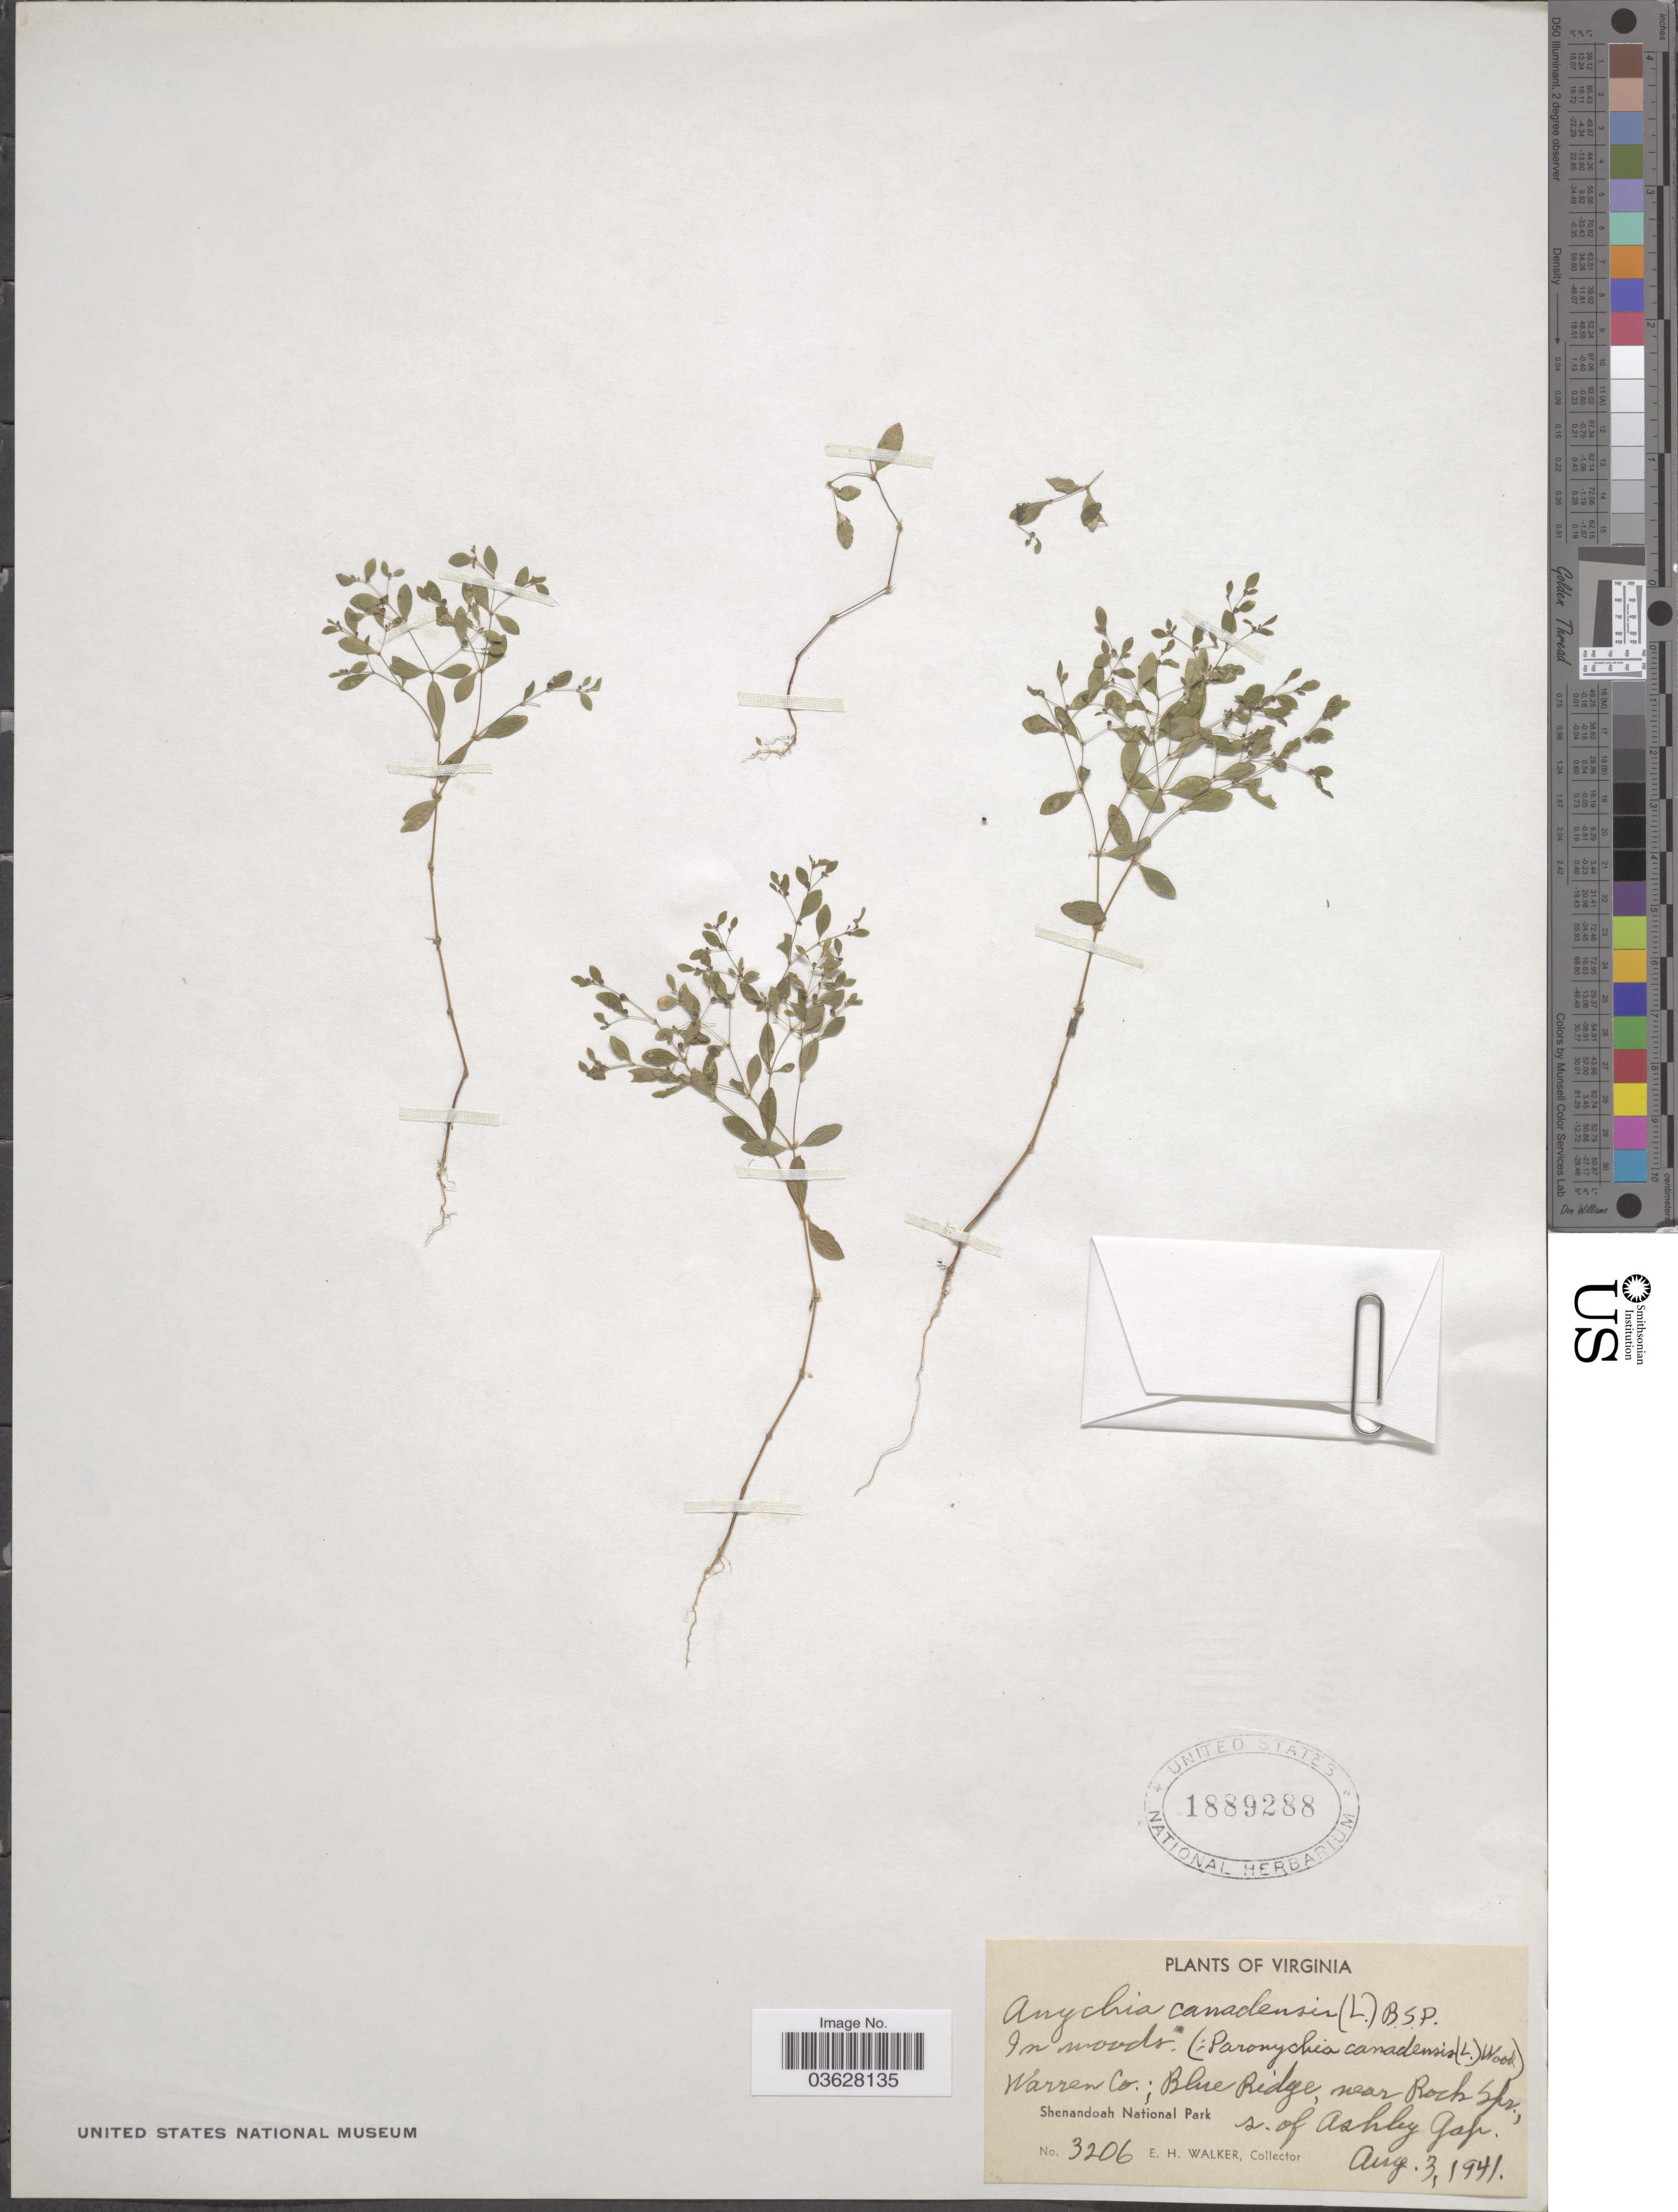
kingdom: Plantae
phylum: Tracheophyta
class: Magnoliopsida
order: Caryophyllales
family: Caryophyllaceae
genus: Paronychia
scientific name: Paronychia sp.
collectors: E. H. Walker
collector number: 3206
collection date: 1941-08-03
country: United States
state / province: Virginia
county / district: Warren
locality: Warren Co.; Blue Ridge, near Rock Spr., Shenandoah National Park s. of Ashley Gap.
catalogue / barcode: US 1889288